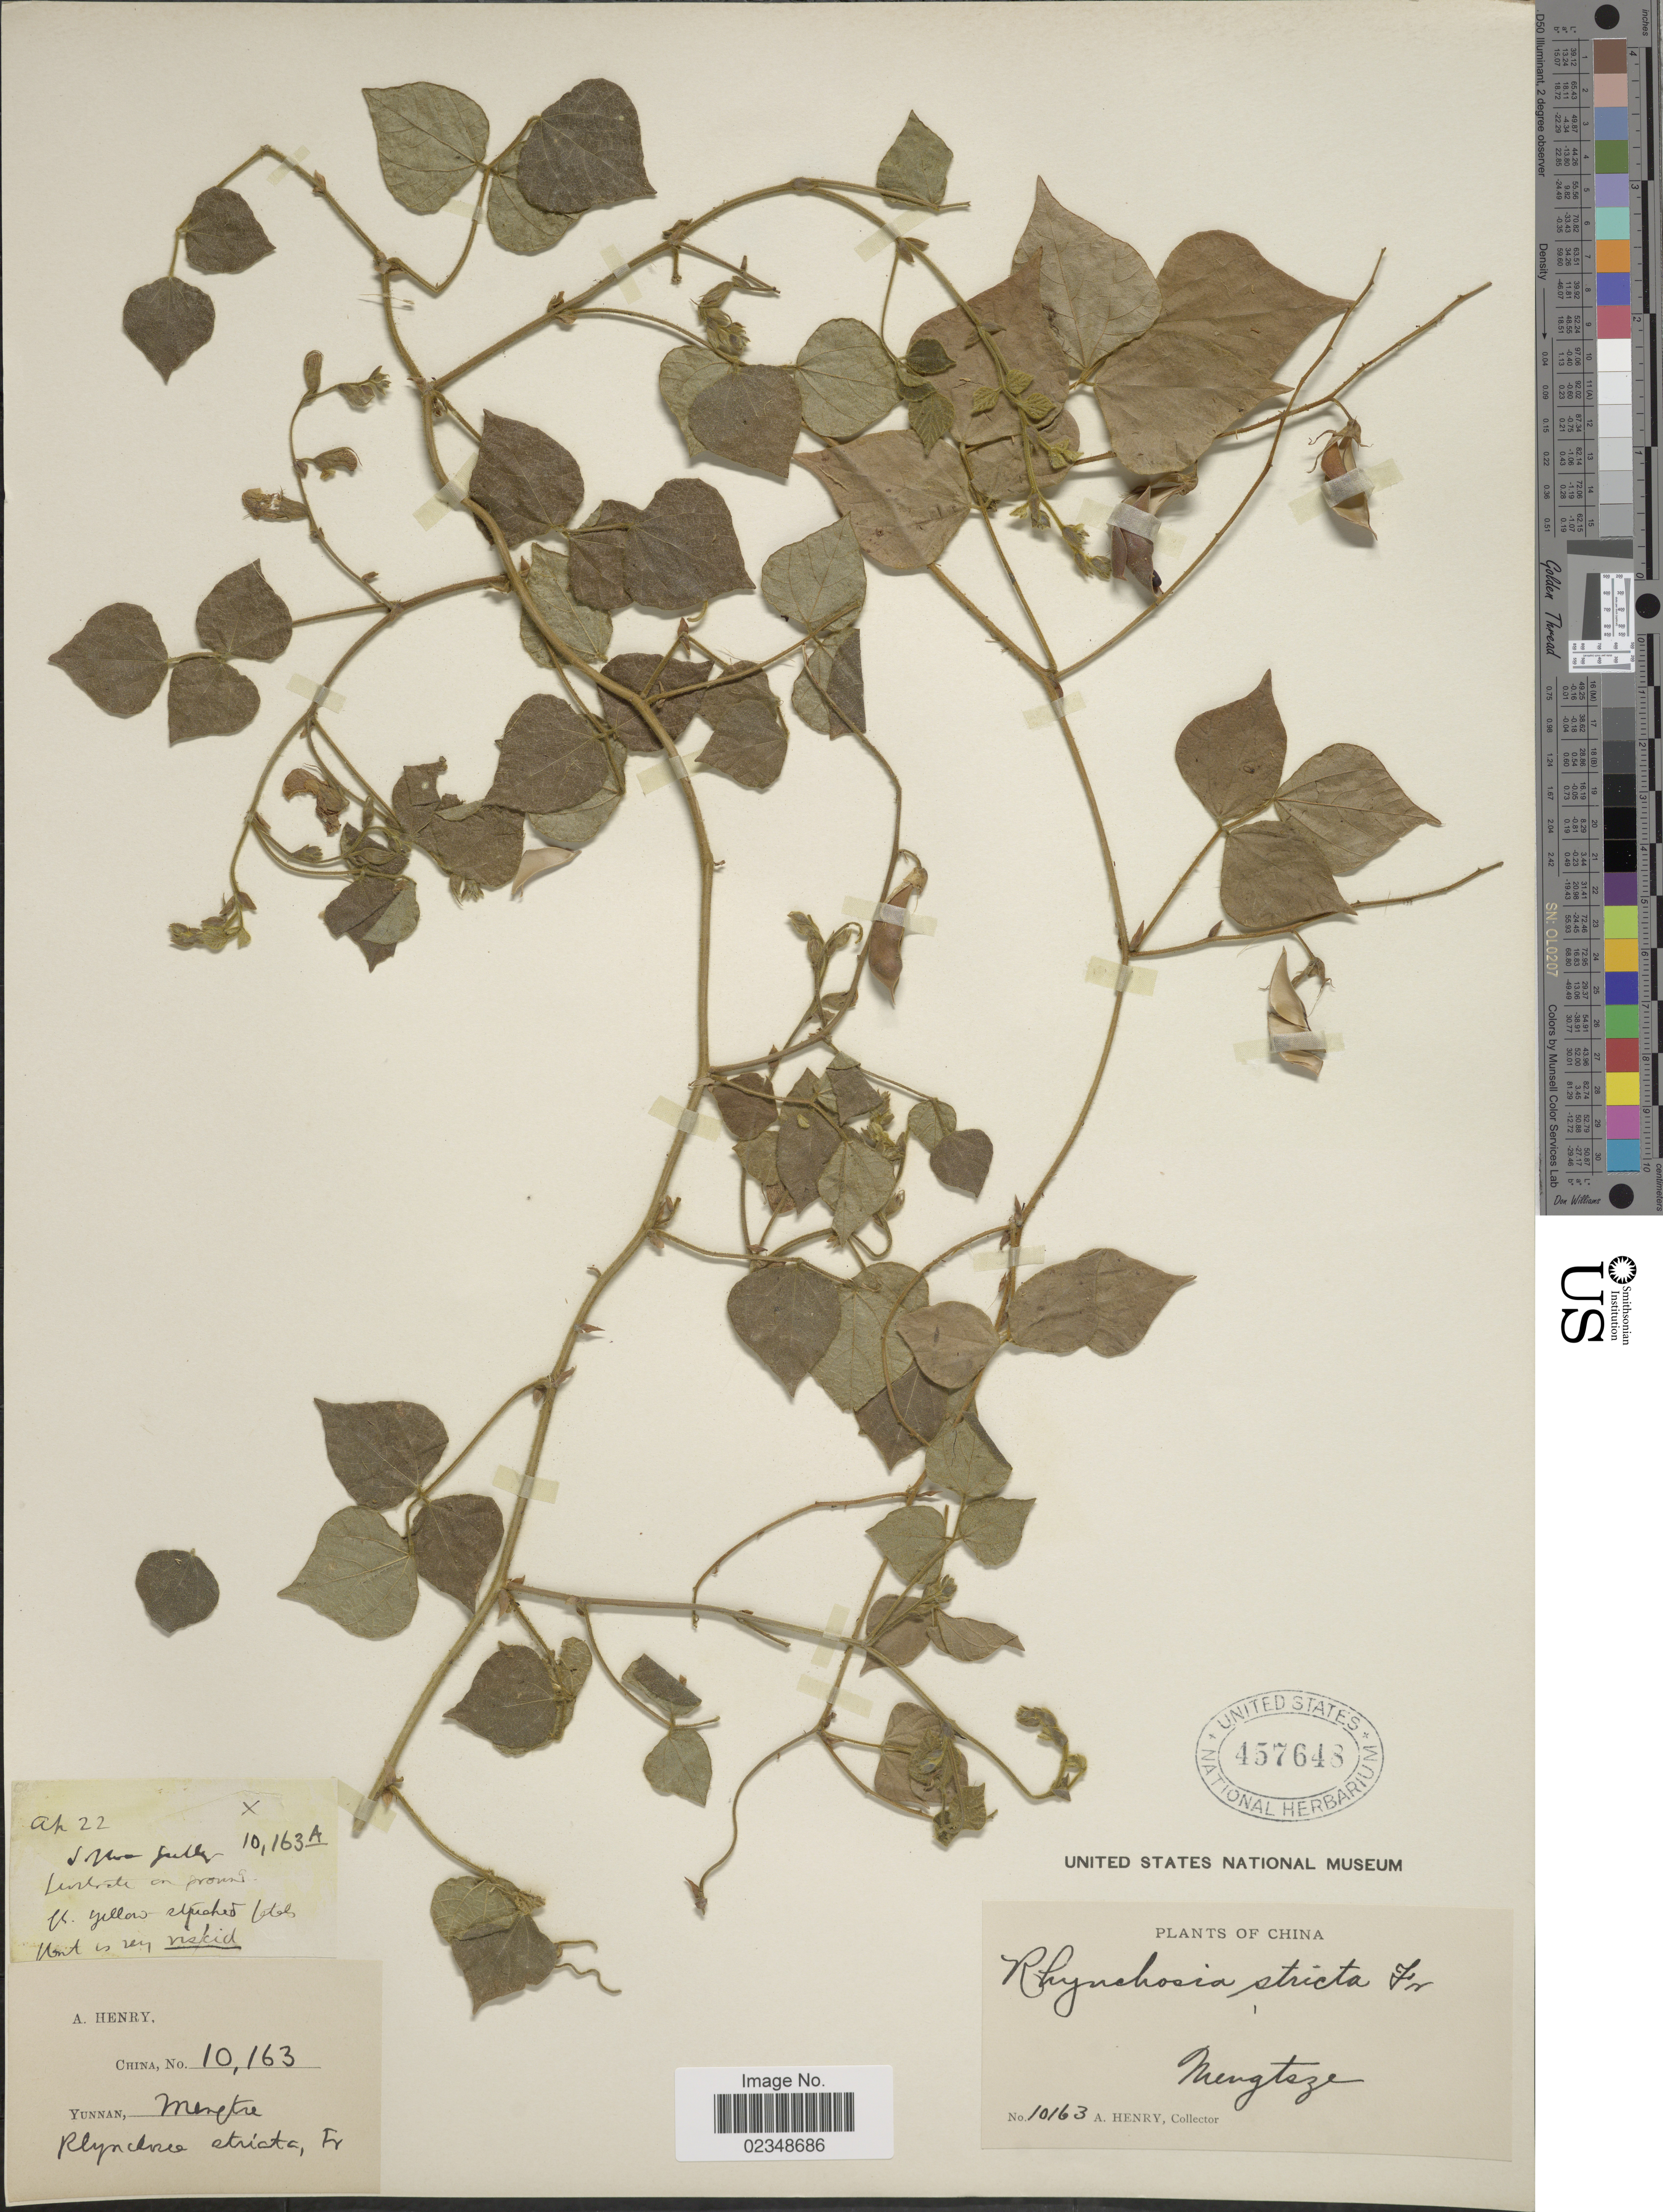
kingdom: Plantae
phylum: Tracheophyta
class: Magnoliopsida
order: Fabales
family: Fabaceae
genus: Rhynchosia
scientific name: Rhynchosia striata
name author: G. Don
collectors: A. Henry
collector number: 10163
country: China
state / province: Yunnan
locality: Mengtsze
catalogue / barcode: US 457648